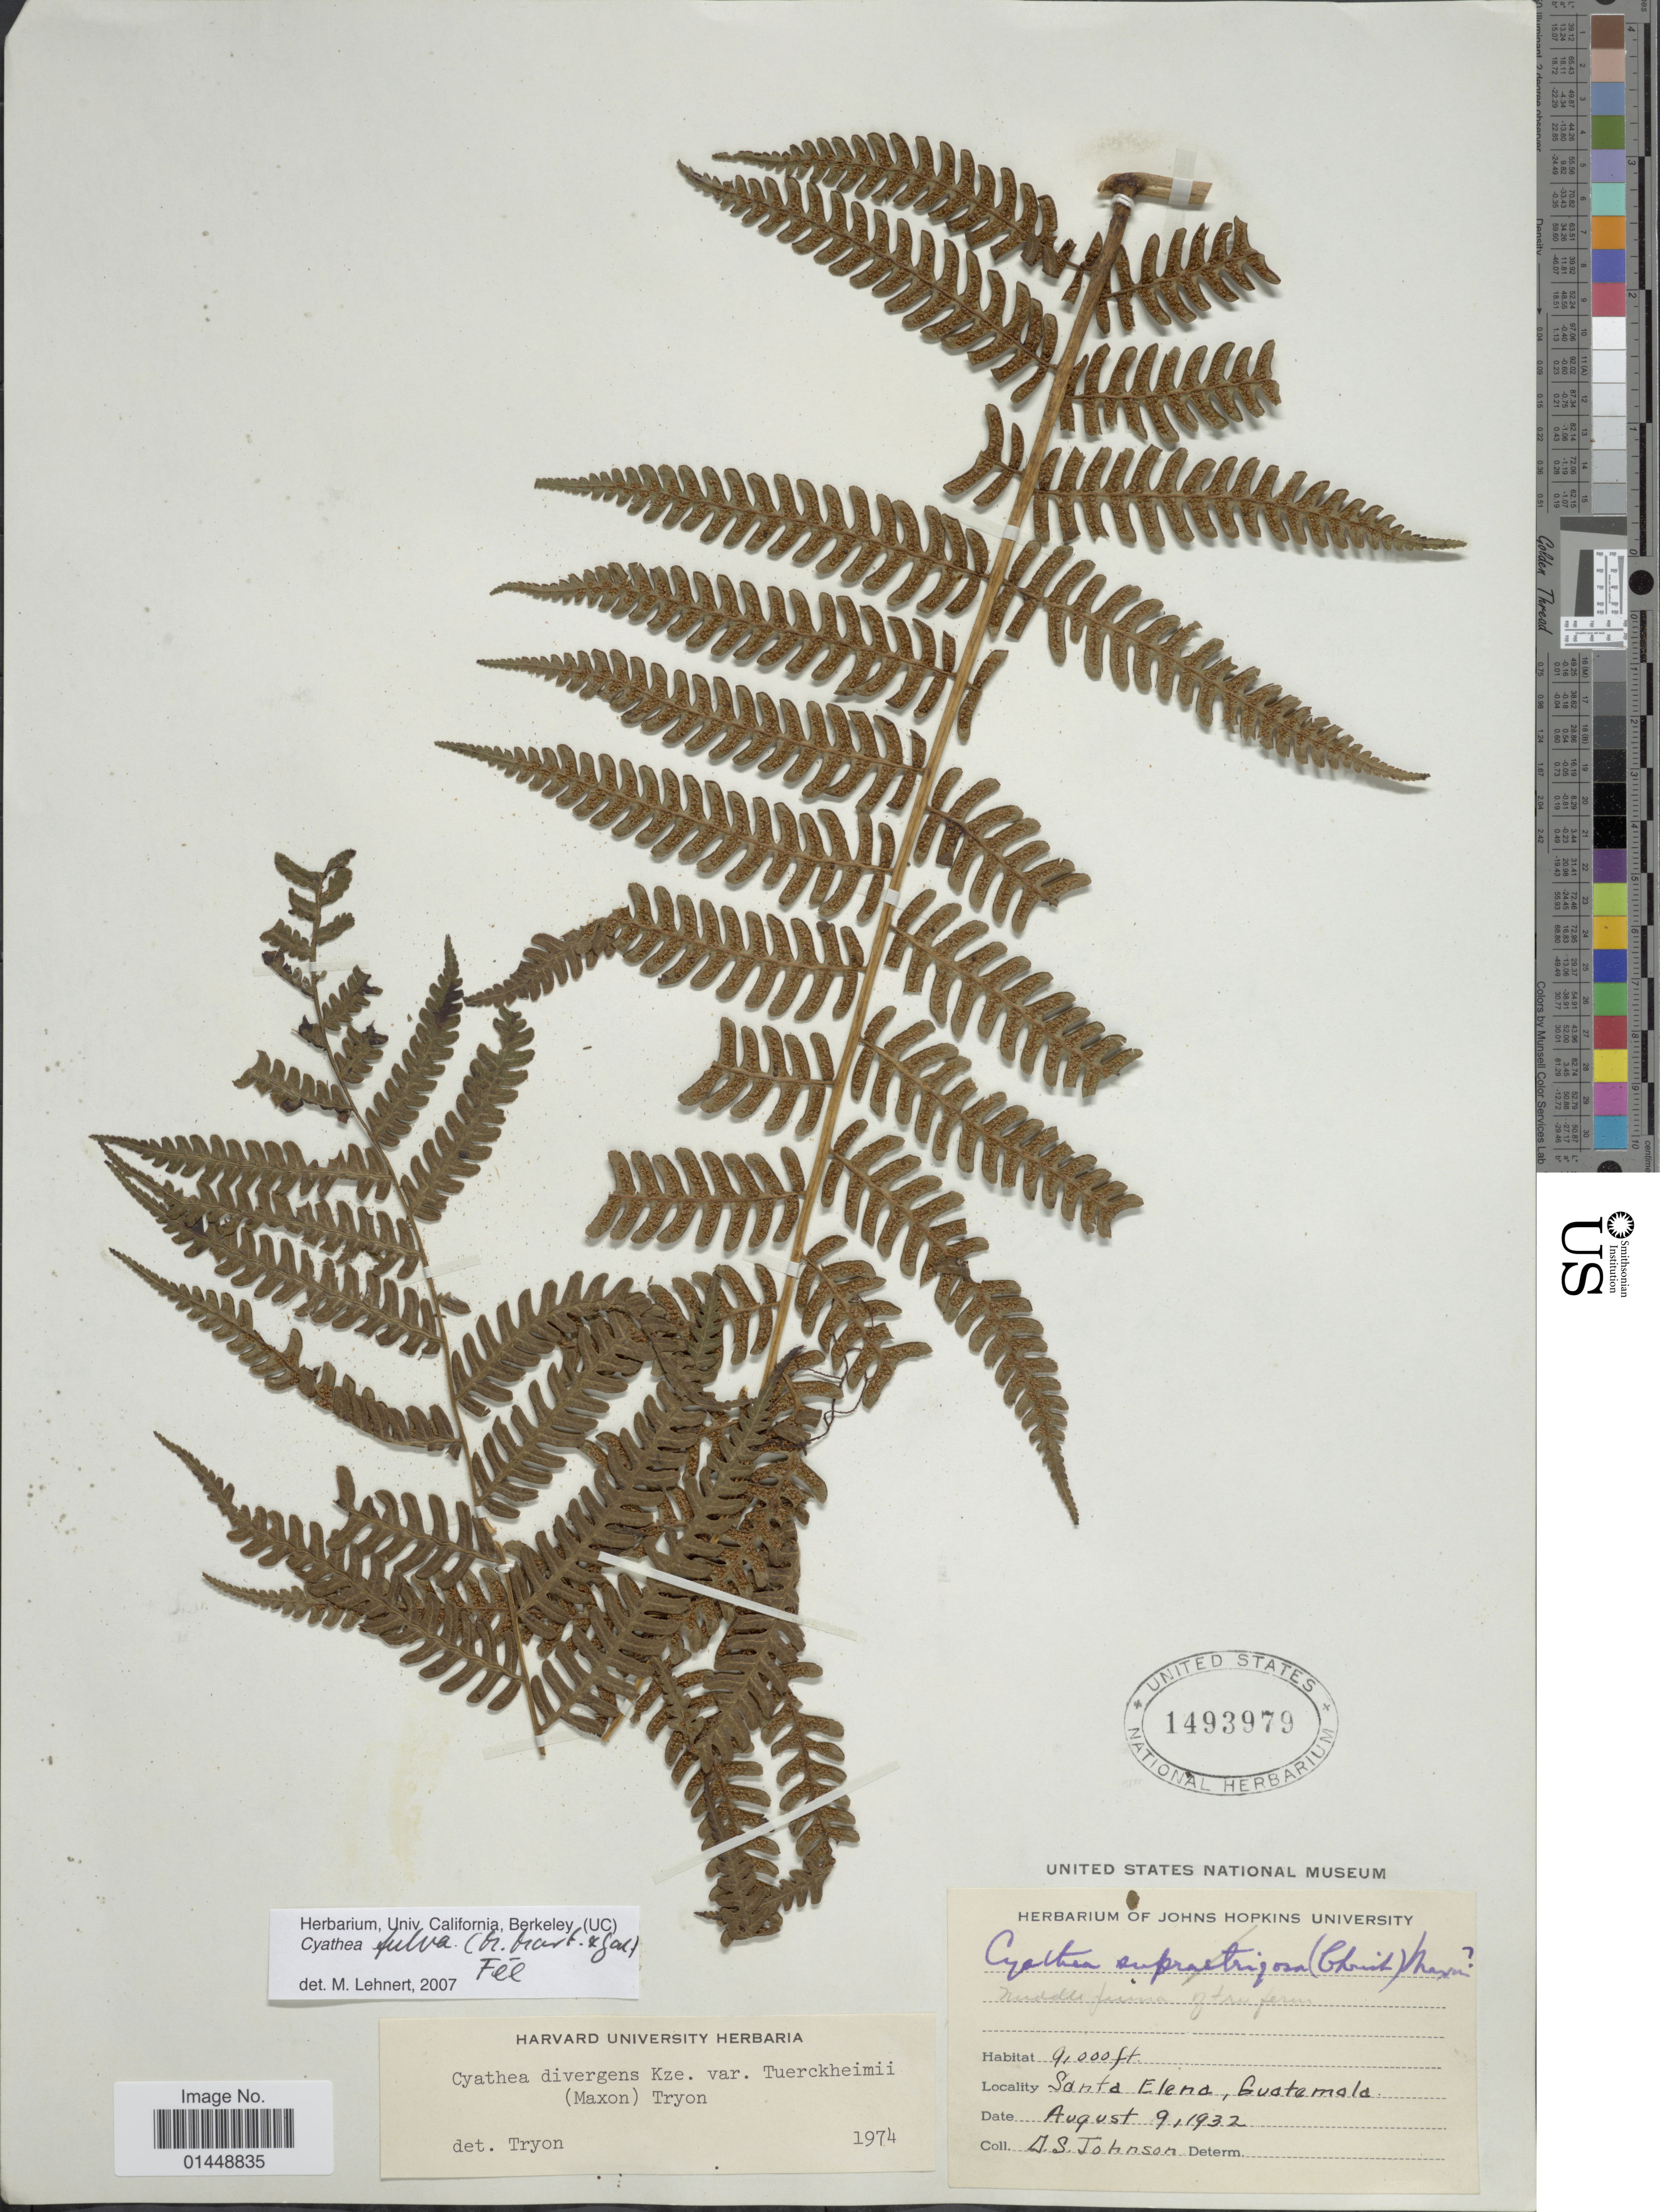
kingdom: Plantae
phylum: Tracheophyta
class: Polypodiopsida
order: Cyatheales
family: Cyatheaceae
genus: Cyathea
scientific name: Cyathea fulva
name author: (M. Martens & Galeotti) Fée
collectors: D. S. Johnson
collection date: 1932-08-09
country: Guatemala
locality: Santa Elena, Guatemala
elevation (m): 2743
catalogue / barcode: US 1493979